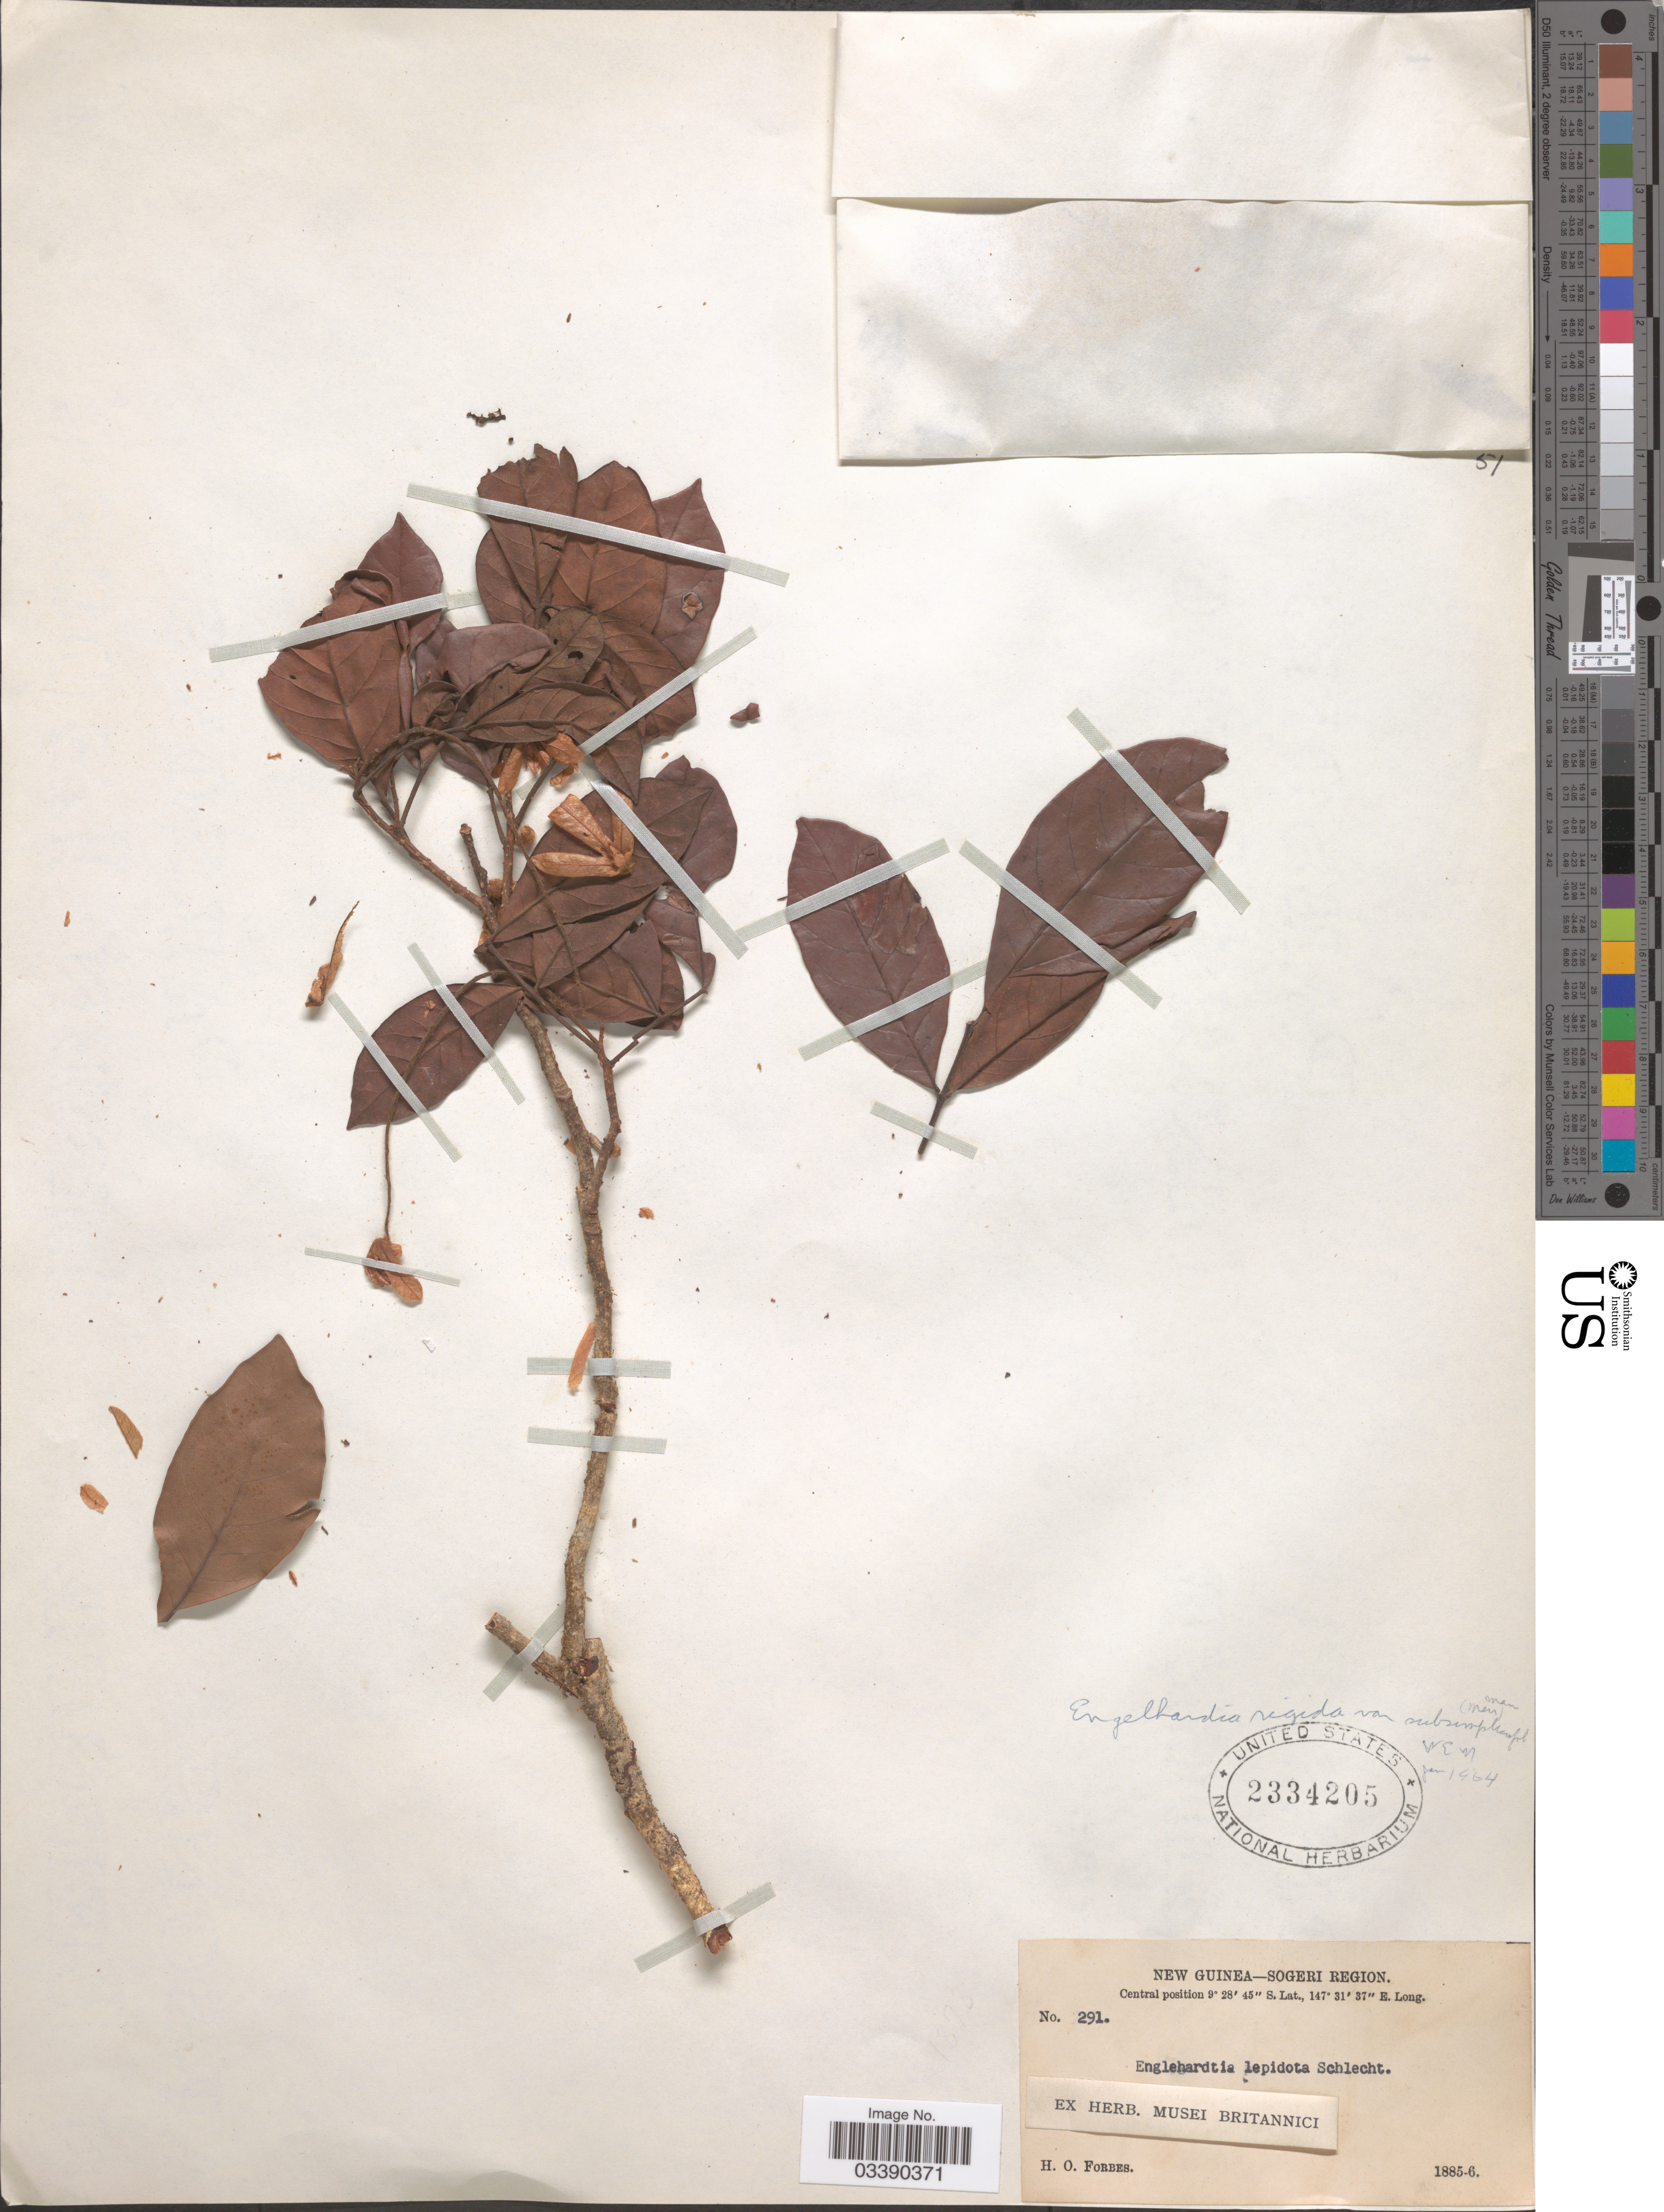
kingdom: Plantae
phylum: Tracheophyta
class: Magnoliopsida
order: Fagales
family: Juglandaceae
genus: Engelhardia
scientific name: Engelhardia rigida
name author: Blume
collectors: H. O. Forbes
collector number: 291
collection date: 1885/1886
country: Papua New Guinea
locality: New Guinea-Sogeri Region.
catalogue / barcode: US 2334205